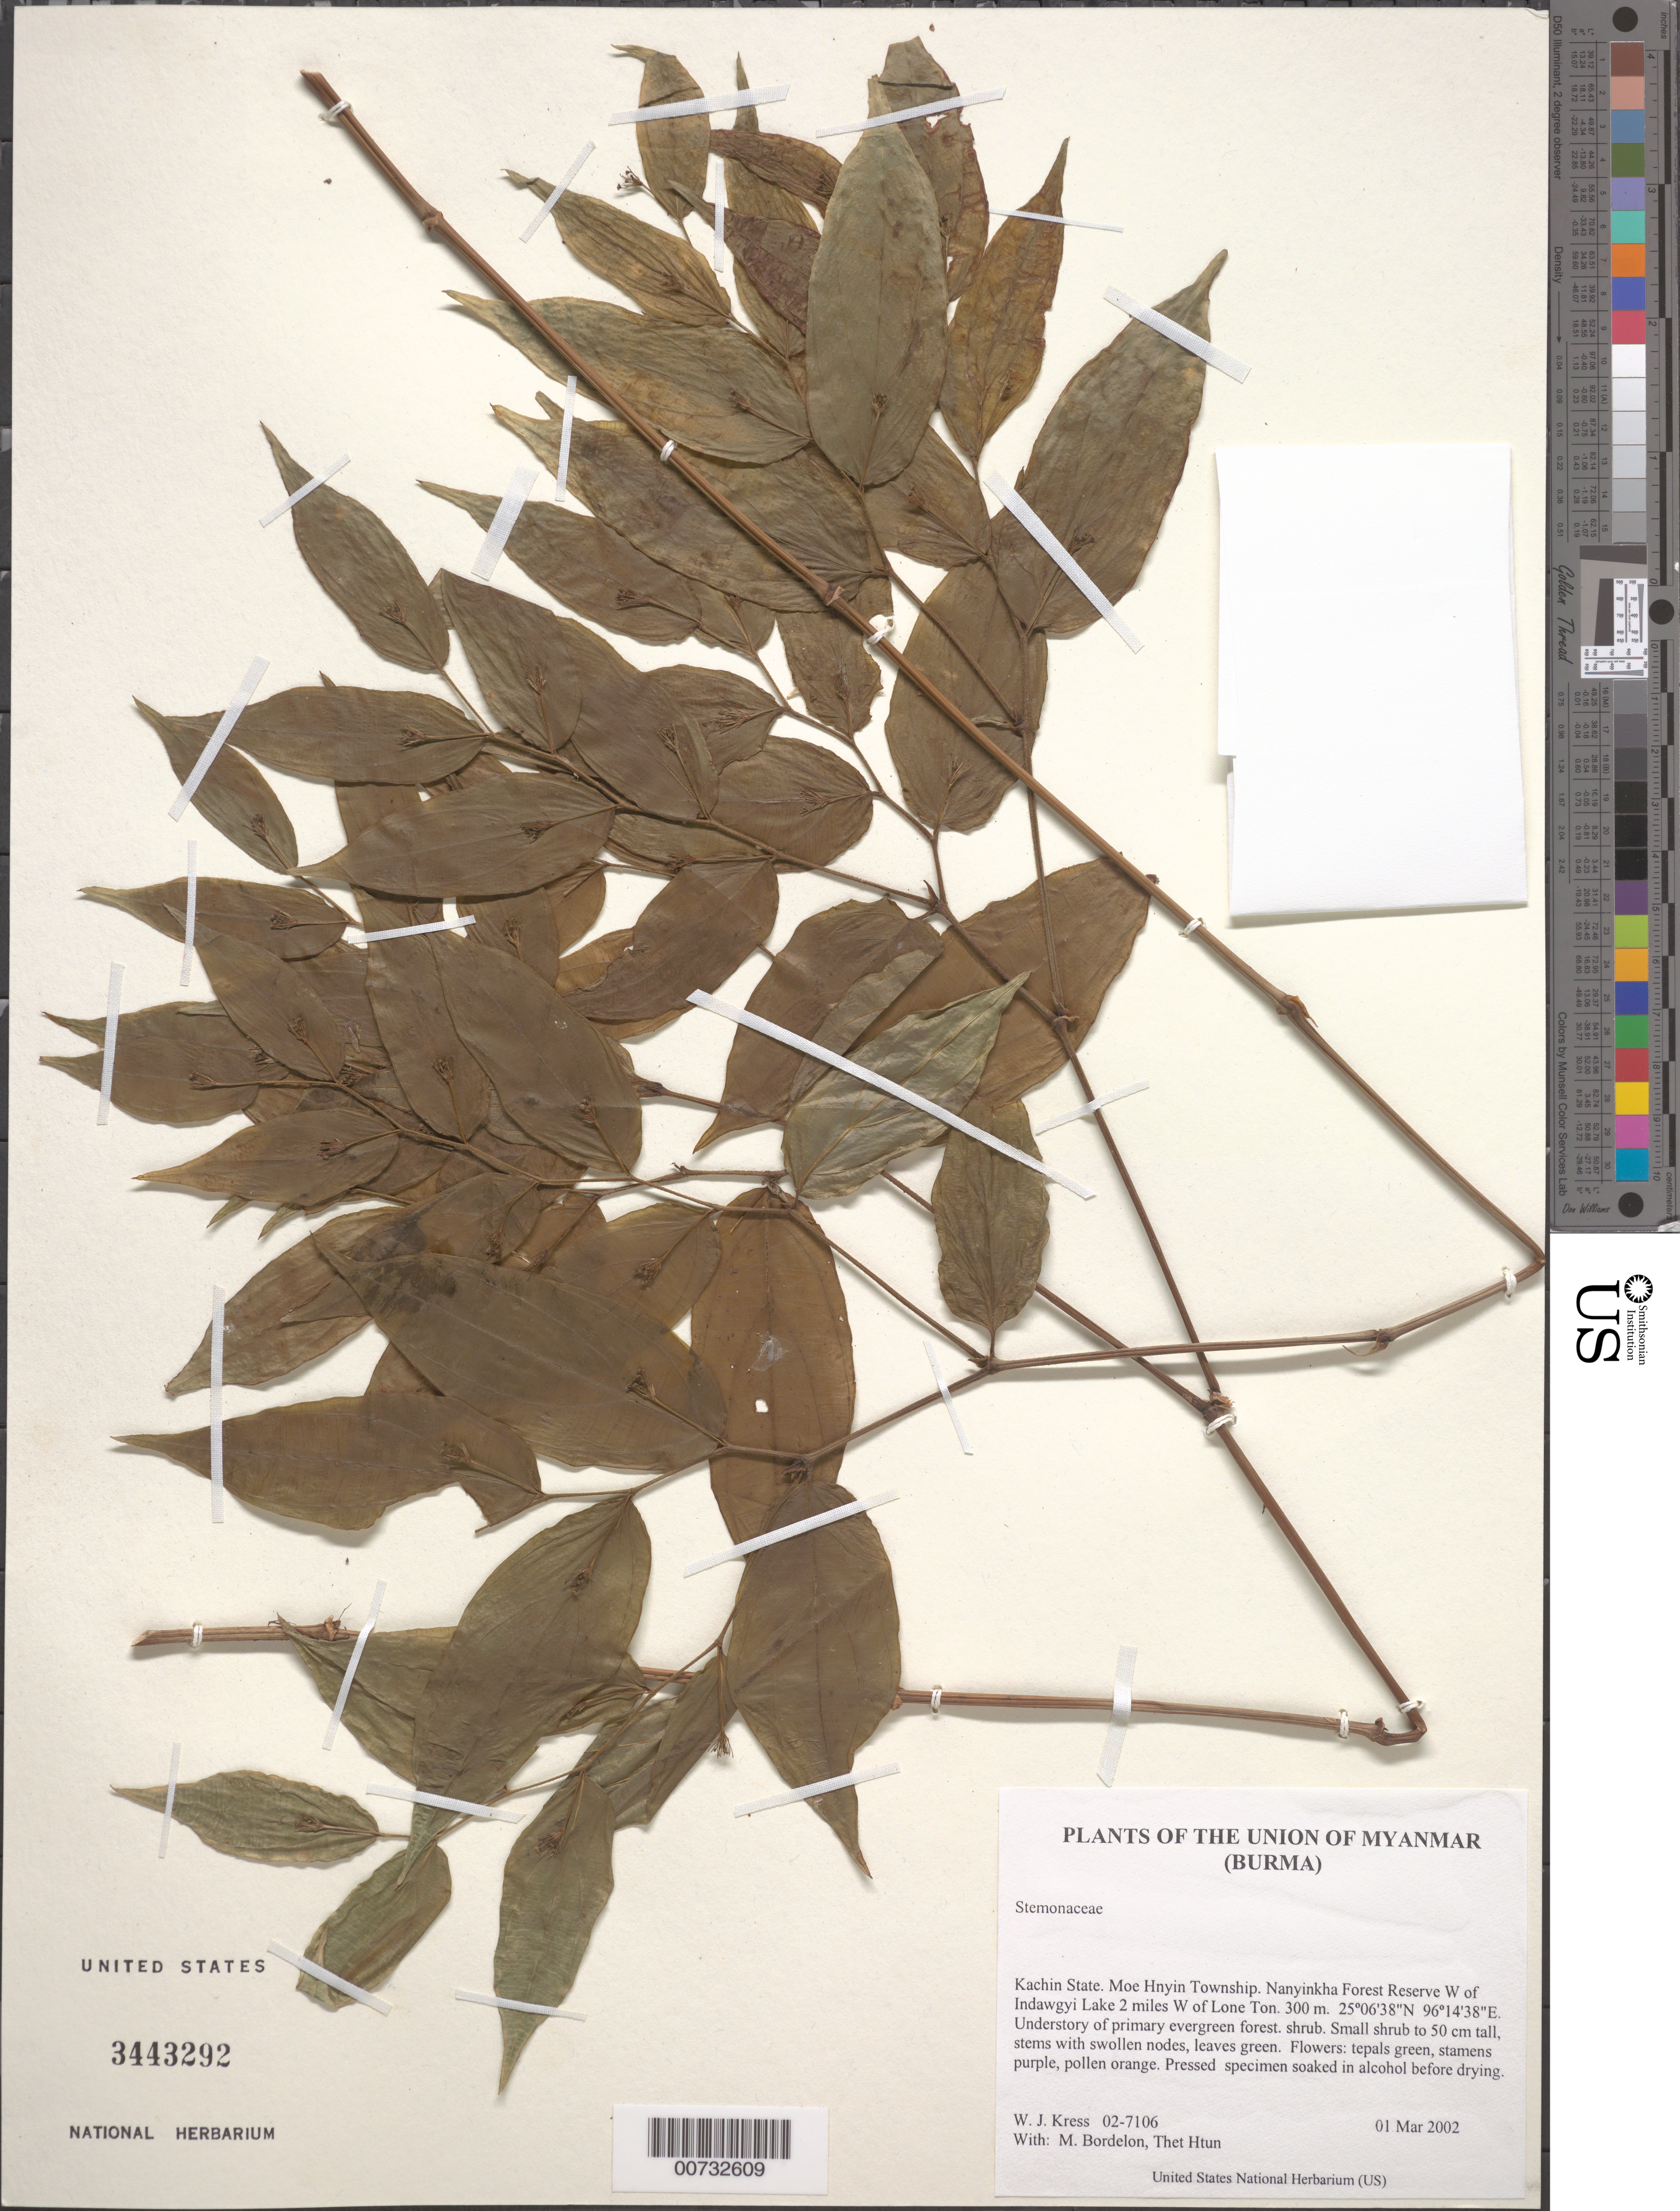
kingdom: Plantae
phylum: Tracheophyta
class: Liliopsida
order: Pandanales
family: Stemonaceae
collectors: W. J. Kress, Thet Htun, M. Bordelon & Sein Tun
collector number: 02-7106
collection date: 2002-03-01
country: Myanmar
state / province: Kachin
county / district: Moe Hnyin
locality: Nanyinkha Forest Reserve W of Indawgyi Lake 2 miles W of Lone Ton.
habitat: Understory of primary evergreen forest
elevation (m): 300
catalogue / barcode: US 3443292